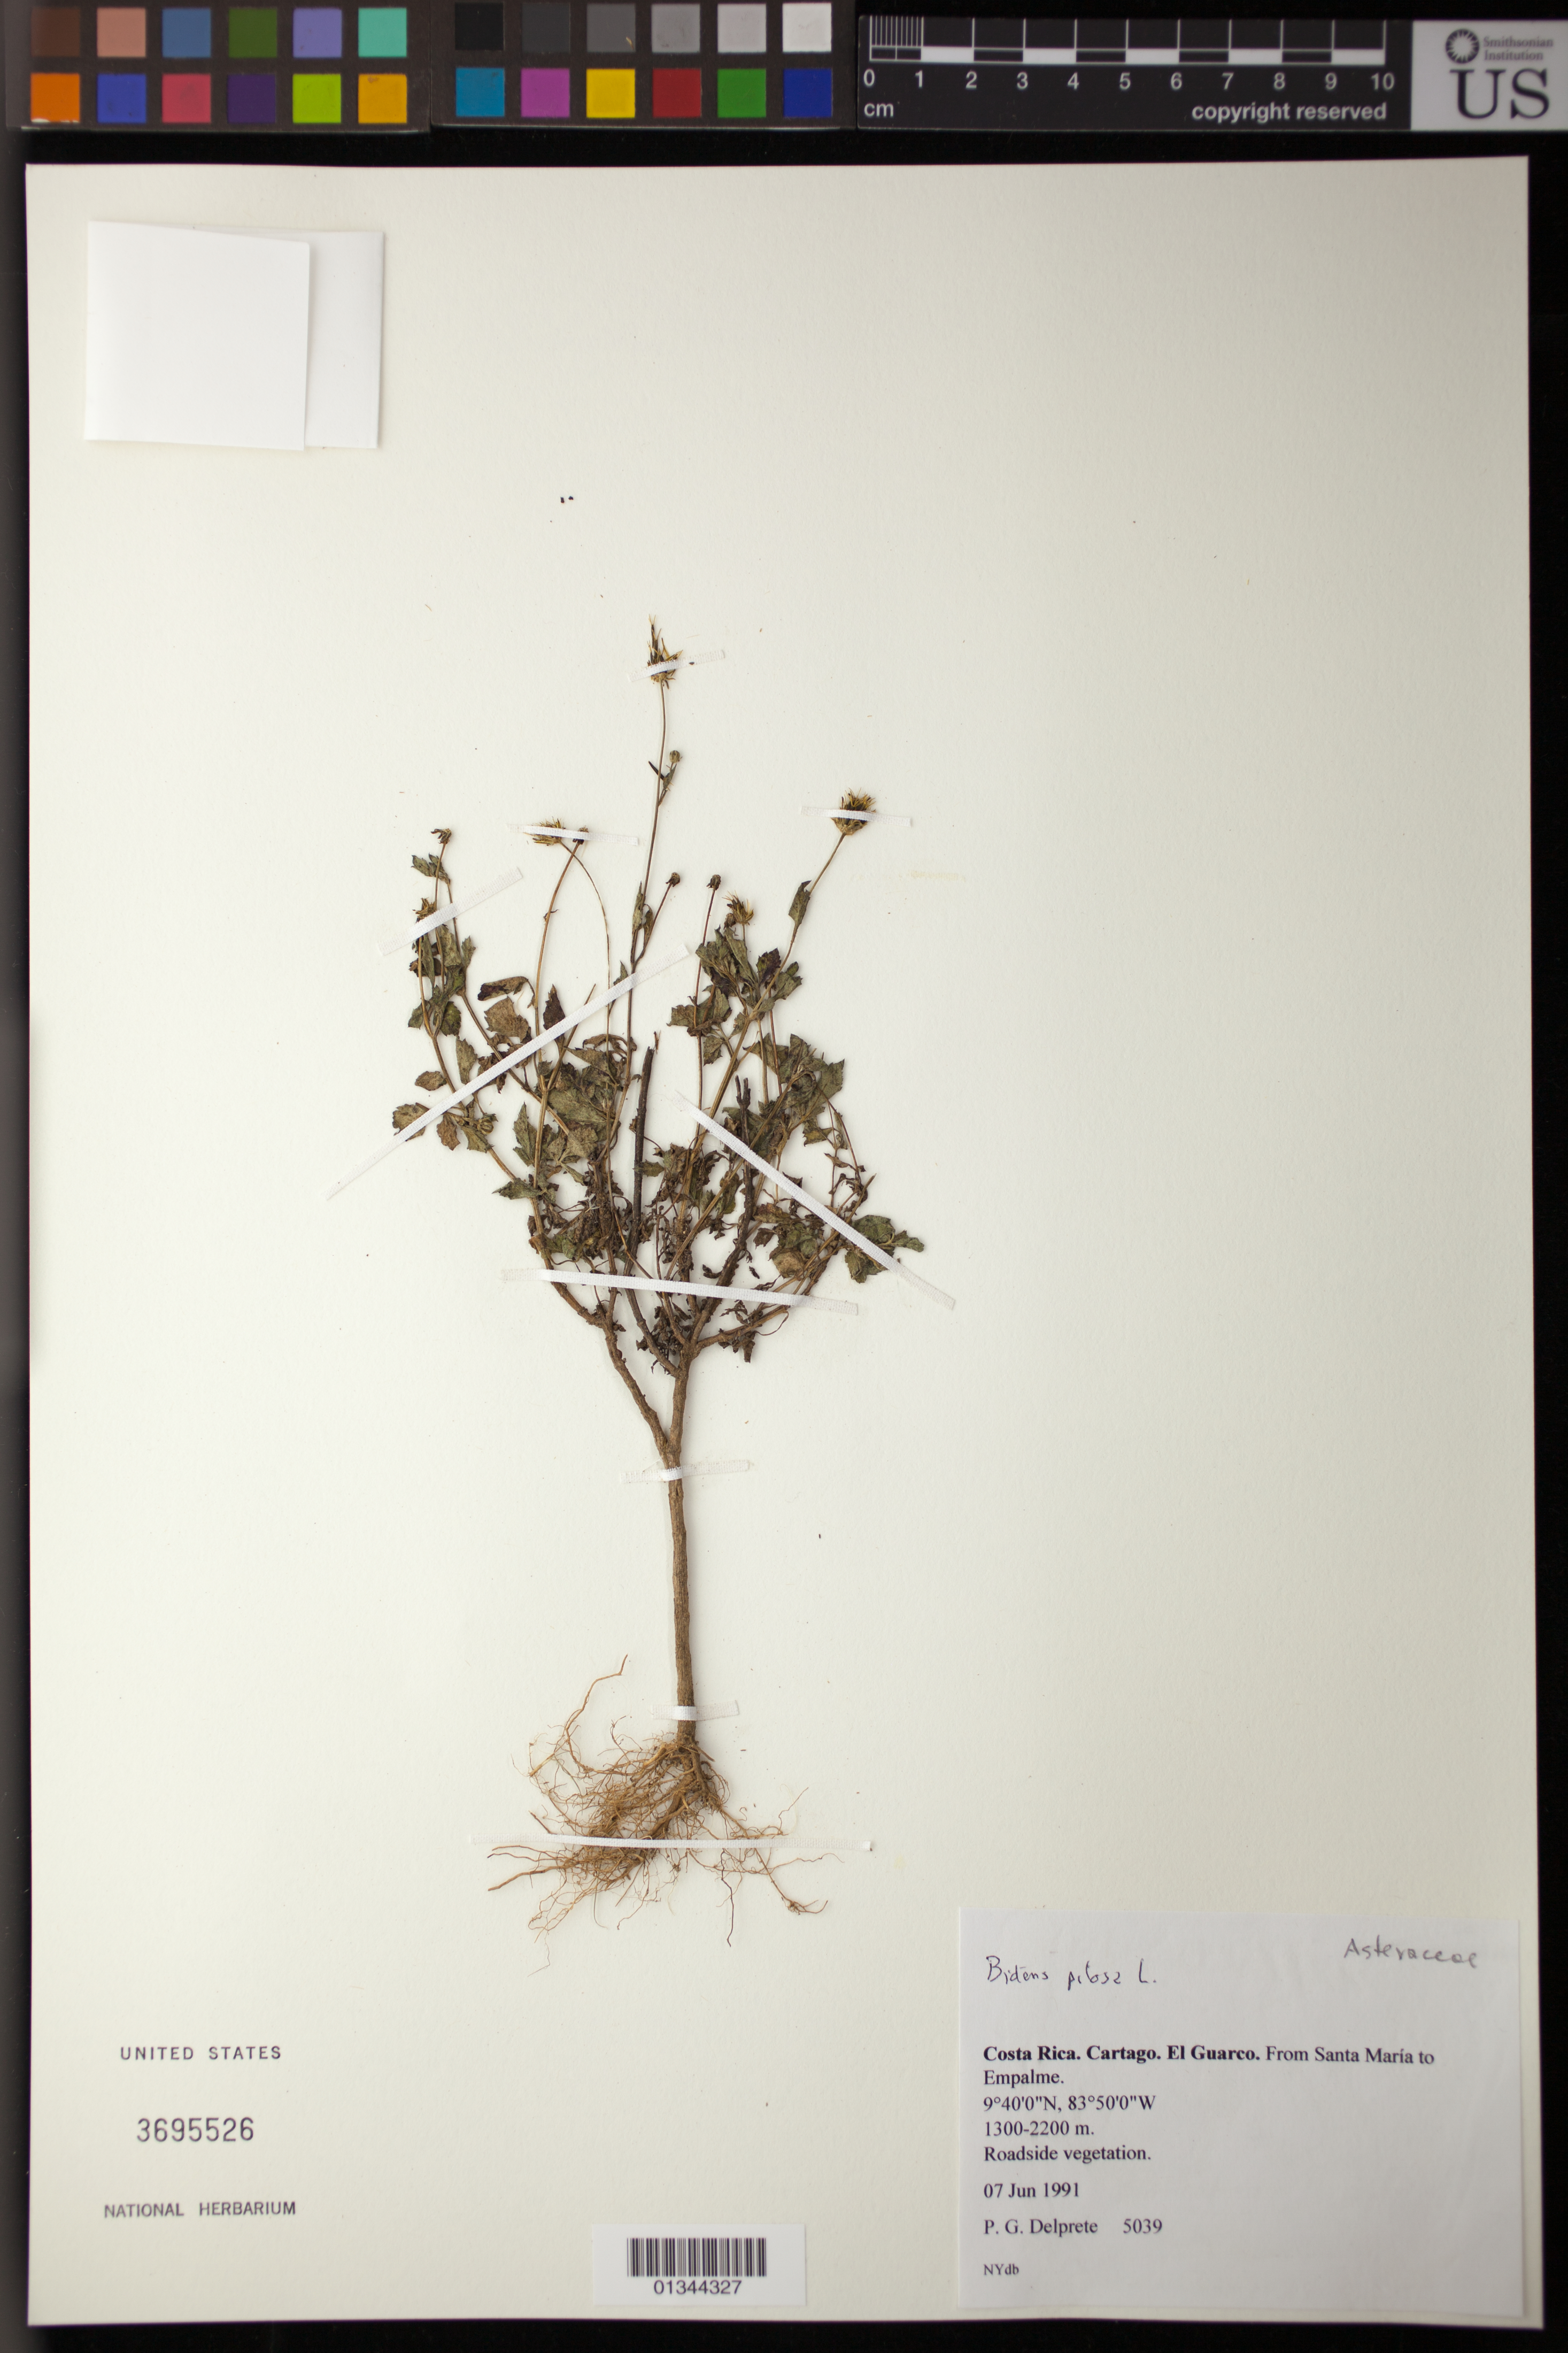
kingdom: Plantae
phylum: Tracheophyta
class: Magnoliopsida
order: Asterales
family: Asteraceae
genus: Bidens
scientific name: Bidens pilosa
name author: L.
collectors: P. G. Delprete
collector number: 5039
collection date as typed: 7 Jun 1991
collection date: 1991-06-07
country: Costa Rica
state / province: Cartago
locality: El Guarco. From Santa Maria to Empalme.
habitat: Roadside vegetation.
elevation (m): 1300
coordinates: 9 27 N, 84 04 48 W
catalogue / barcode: US 3695526